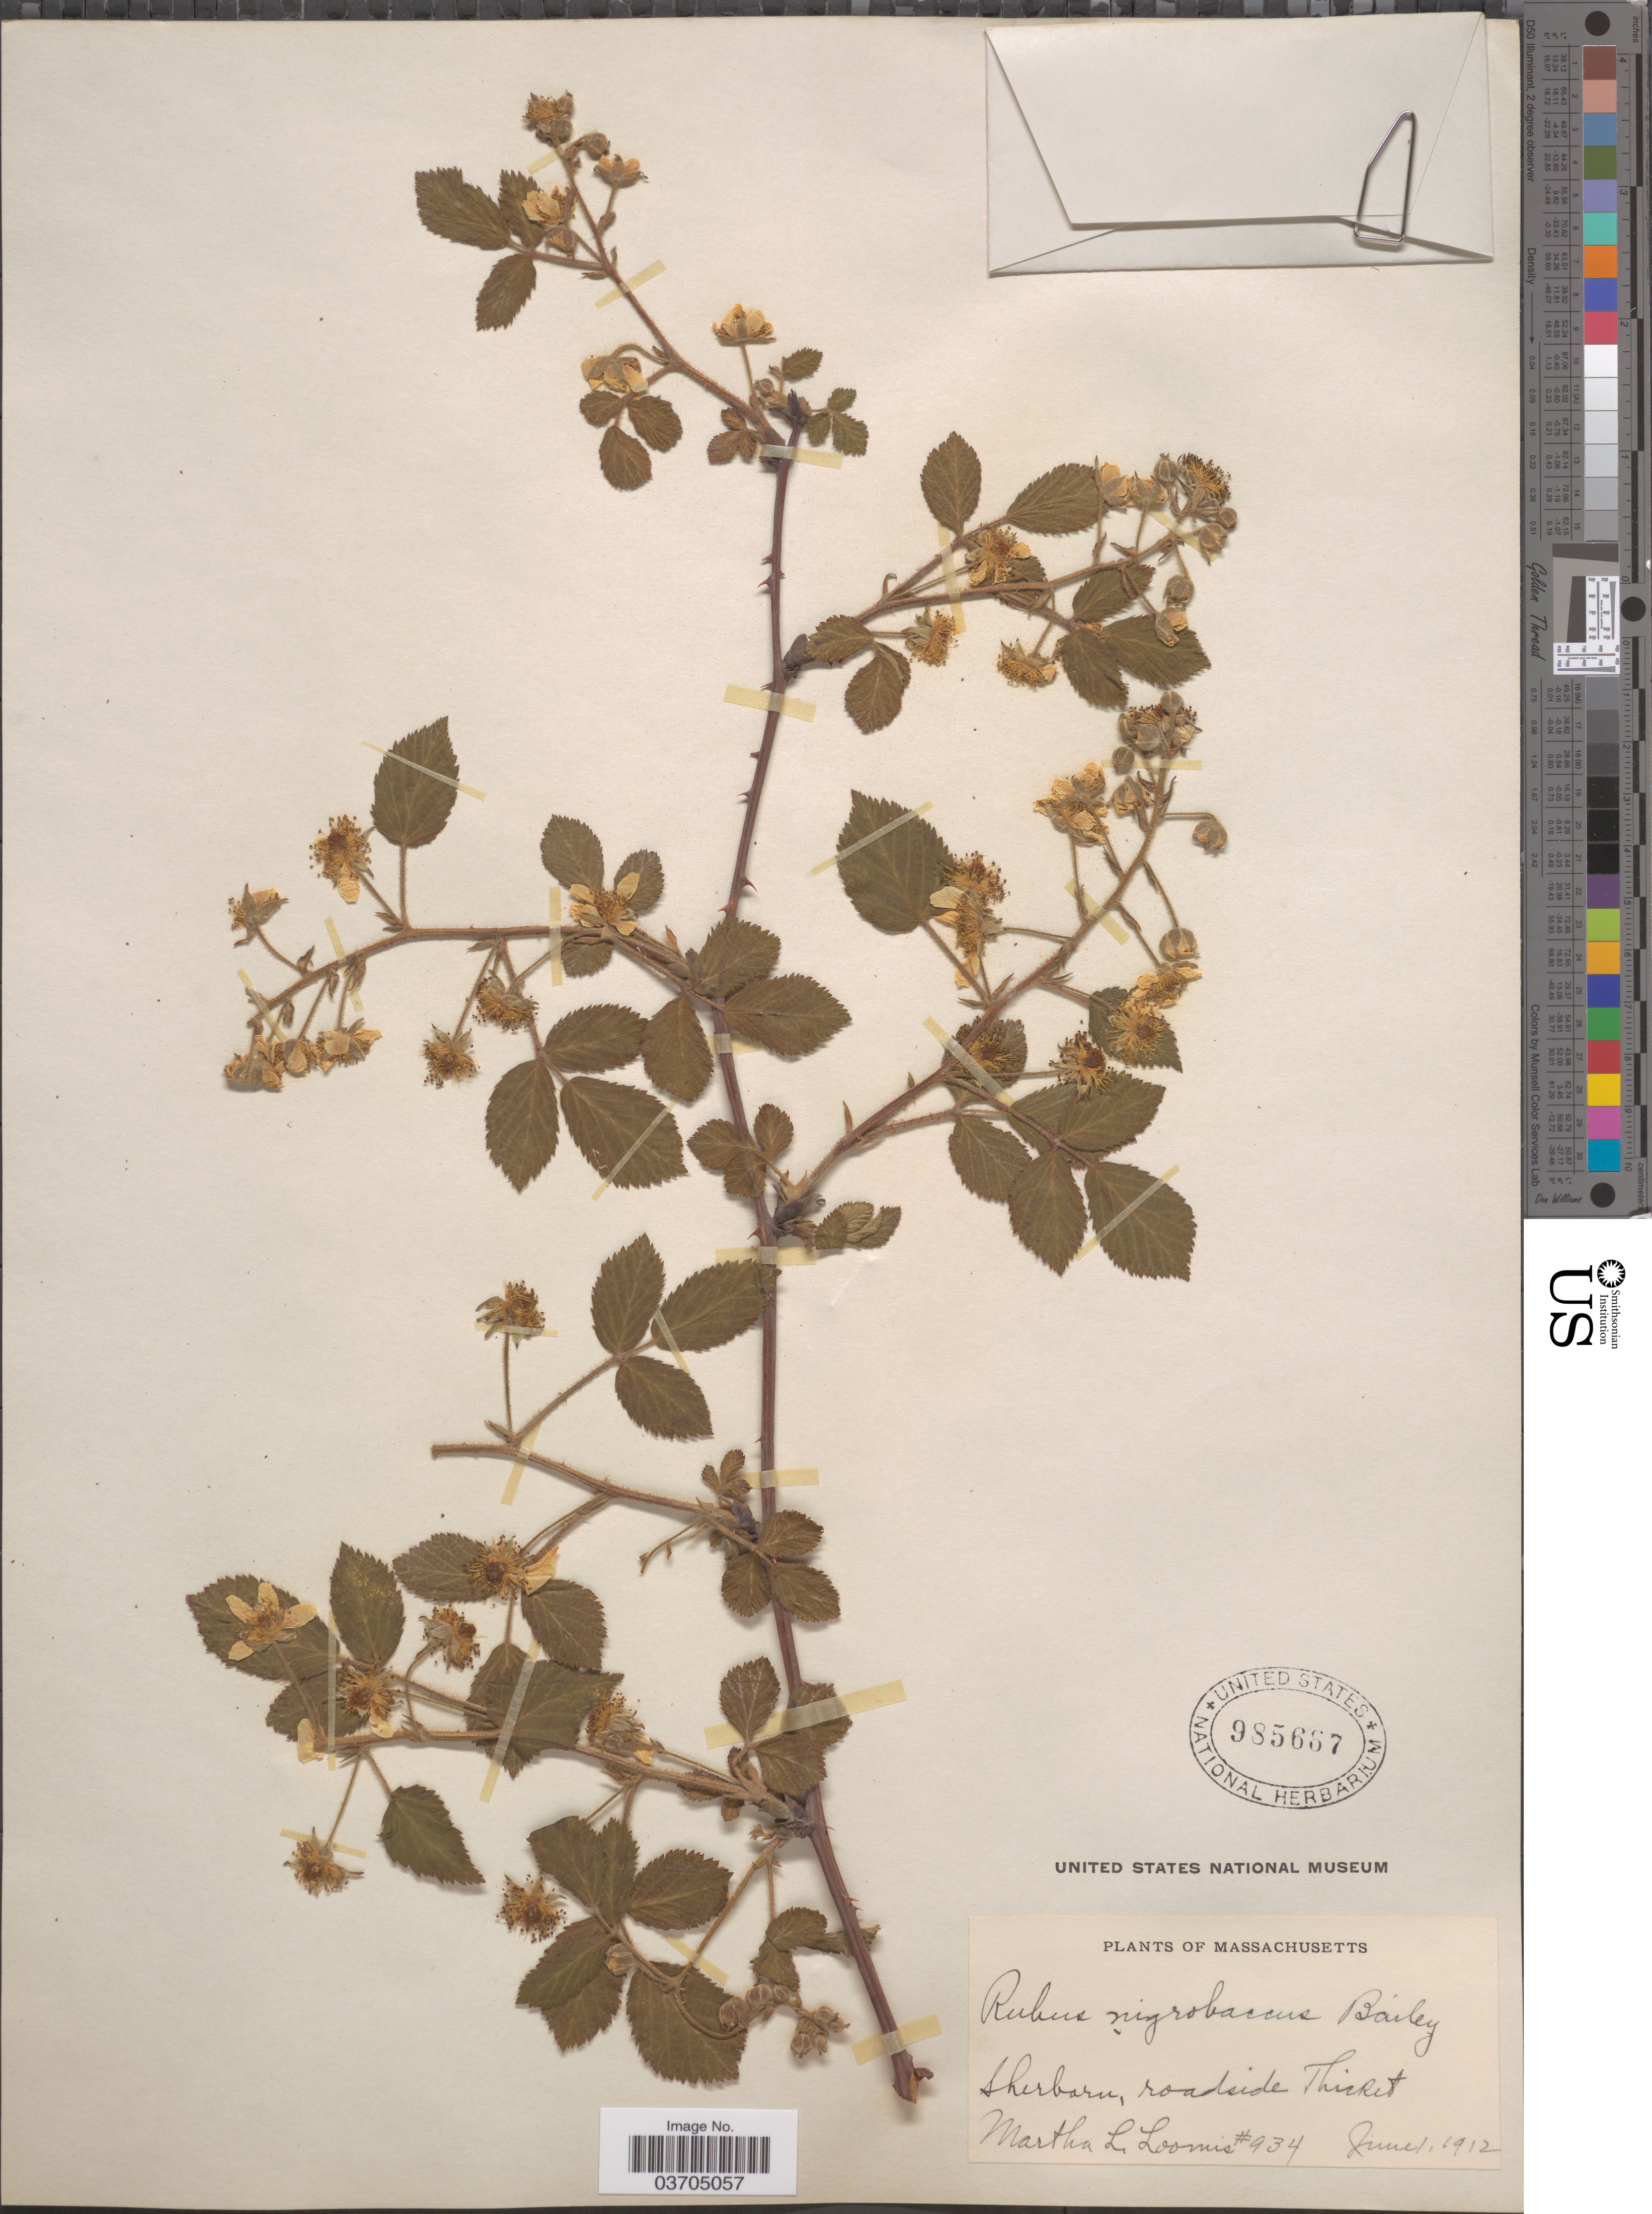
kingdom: Plantae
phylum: Tracheophyta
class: Magnoliopsida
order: Rosales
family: Rosaceae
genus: Rubus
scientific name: Rubus floricomus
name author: Blanch.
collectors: M. L. Loomis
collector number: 934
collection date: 1912-06-01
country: United States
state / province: Massachusetts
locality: Sherborn, roadside Thicket.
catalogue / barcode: US 985667